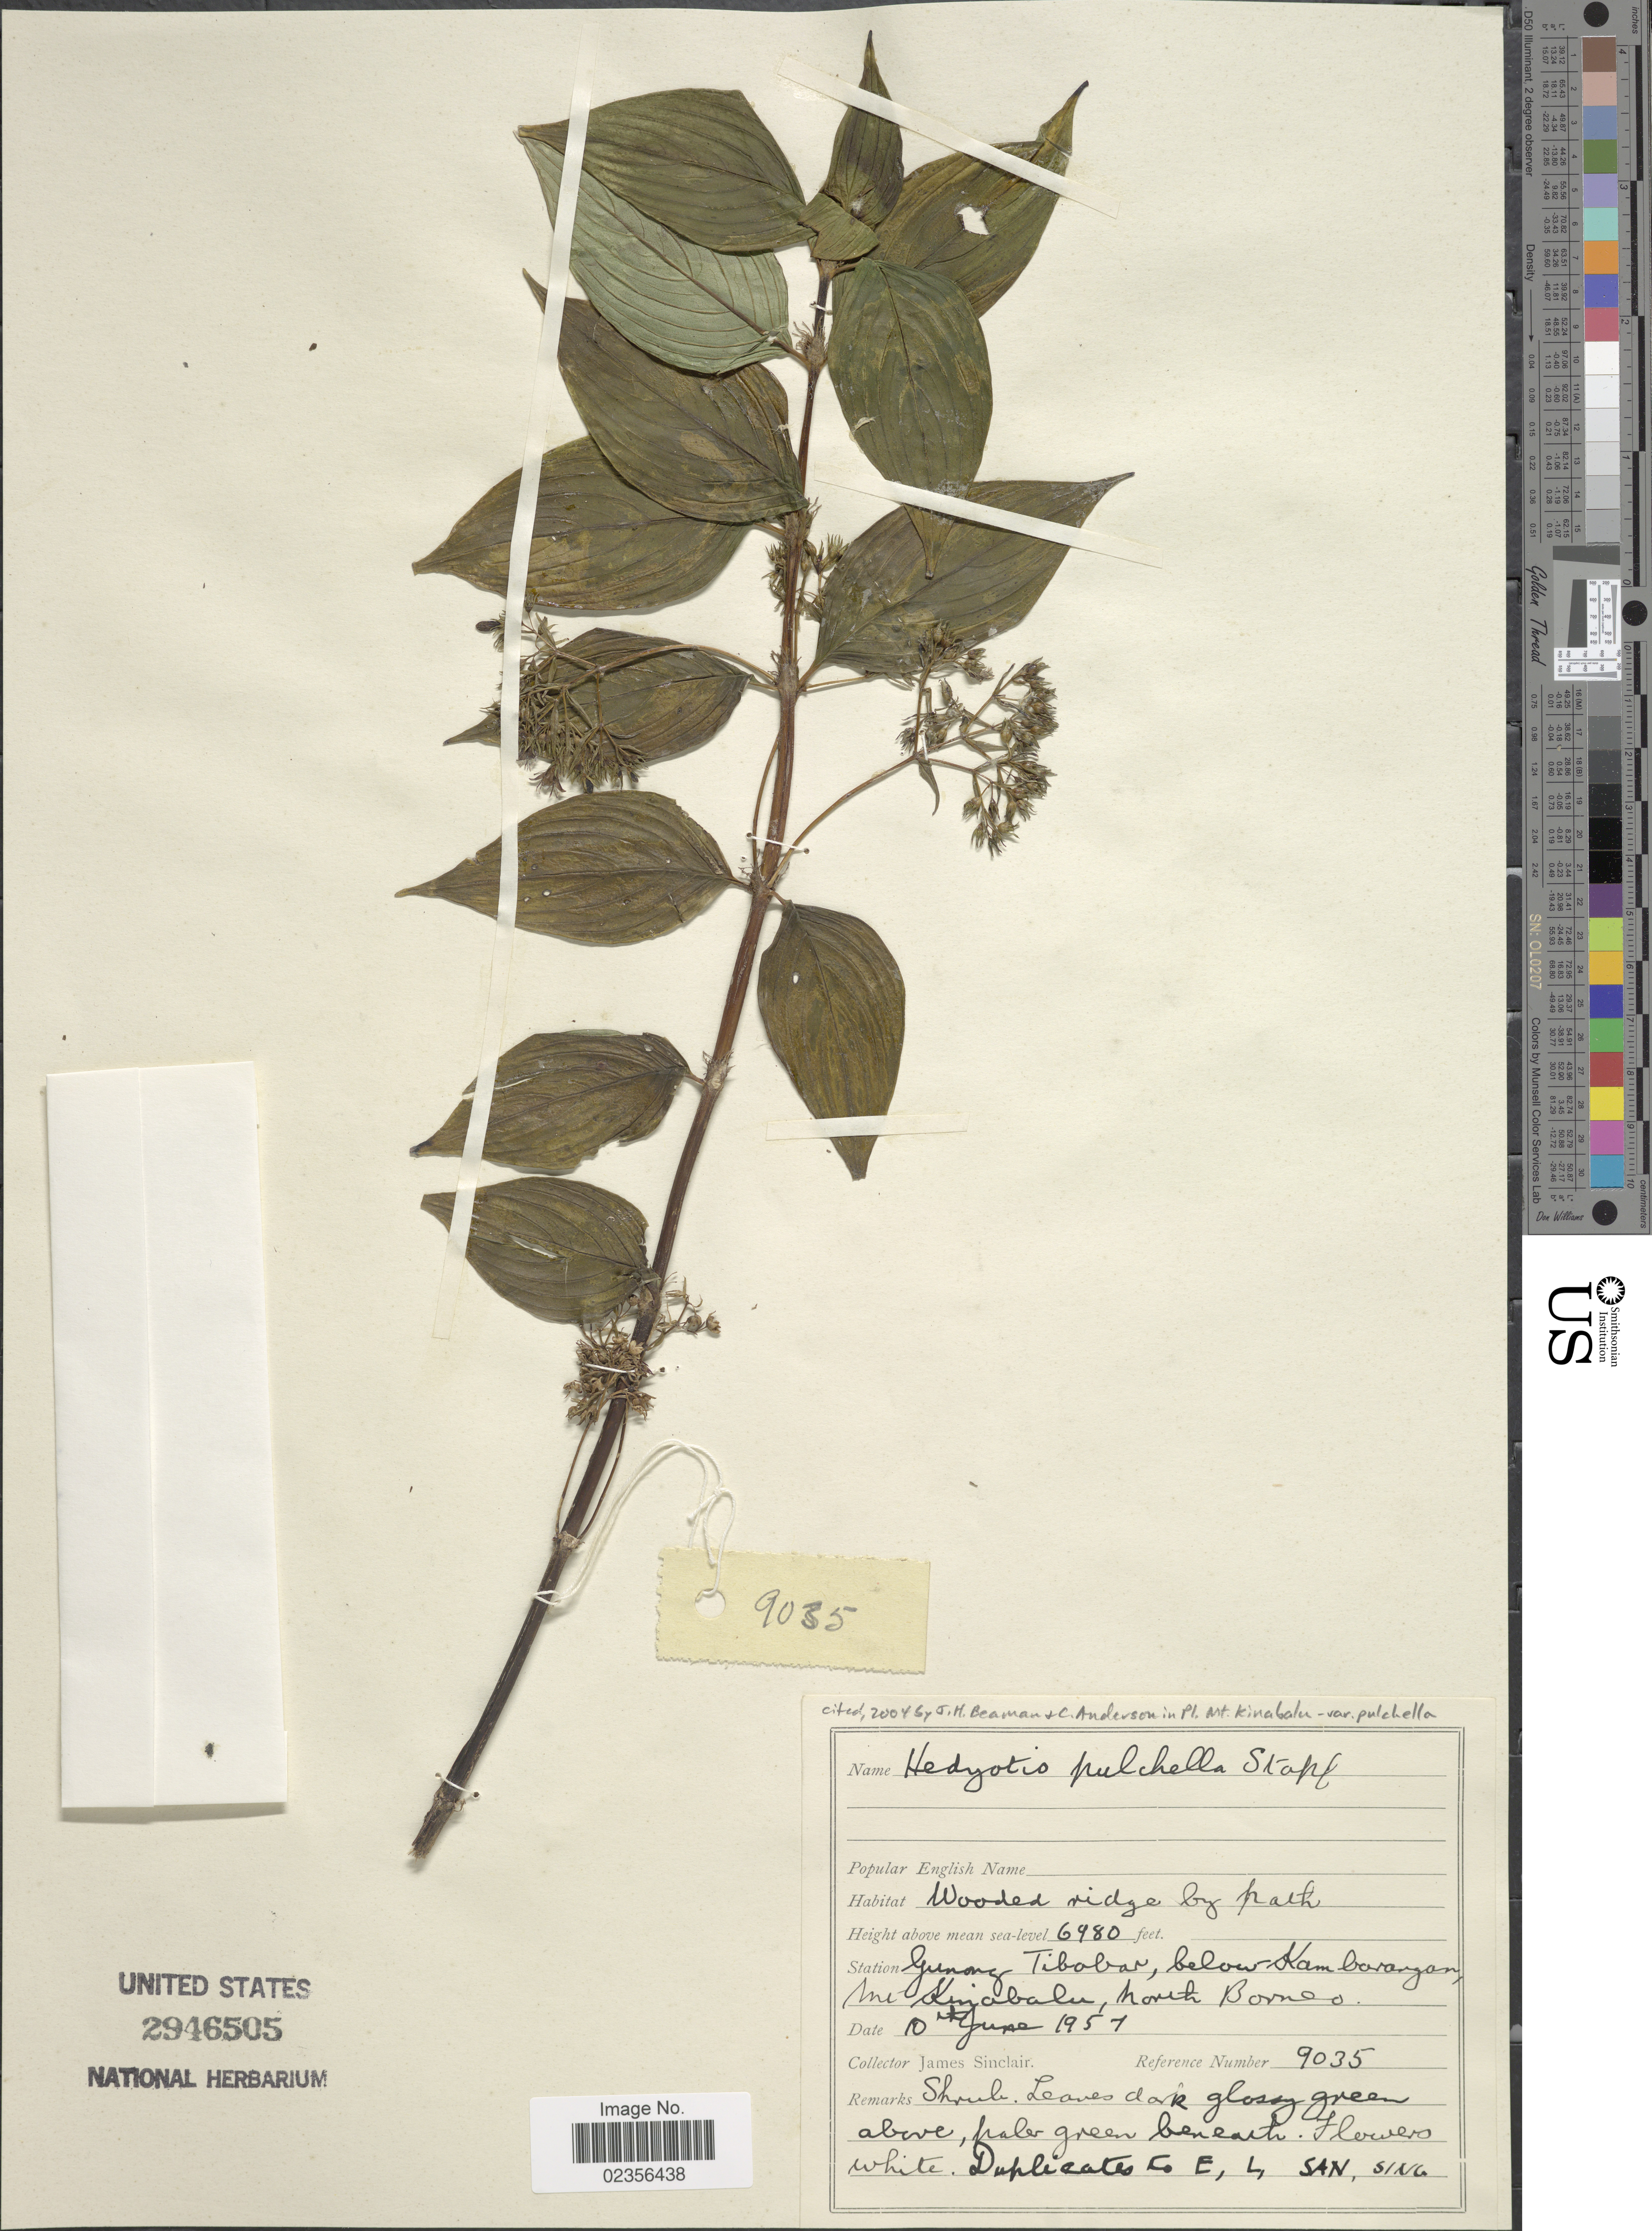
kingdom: Plantae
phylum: Tracheophyta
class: Magnoliopsida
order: Gentianales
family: Rubiaceae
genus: Hedyotis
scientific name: Hedyotis pulchella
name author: Stapf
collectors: J. Sinclair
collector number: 9035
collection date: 1957-06-10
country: Malaysia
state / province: Sabah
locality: Gunong Tibobar, below Kambarangan, Mt Kinabalu, North Borneo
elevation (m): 2128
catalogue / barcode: US 2946505